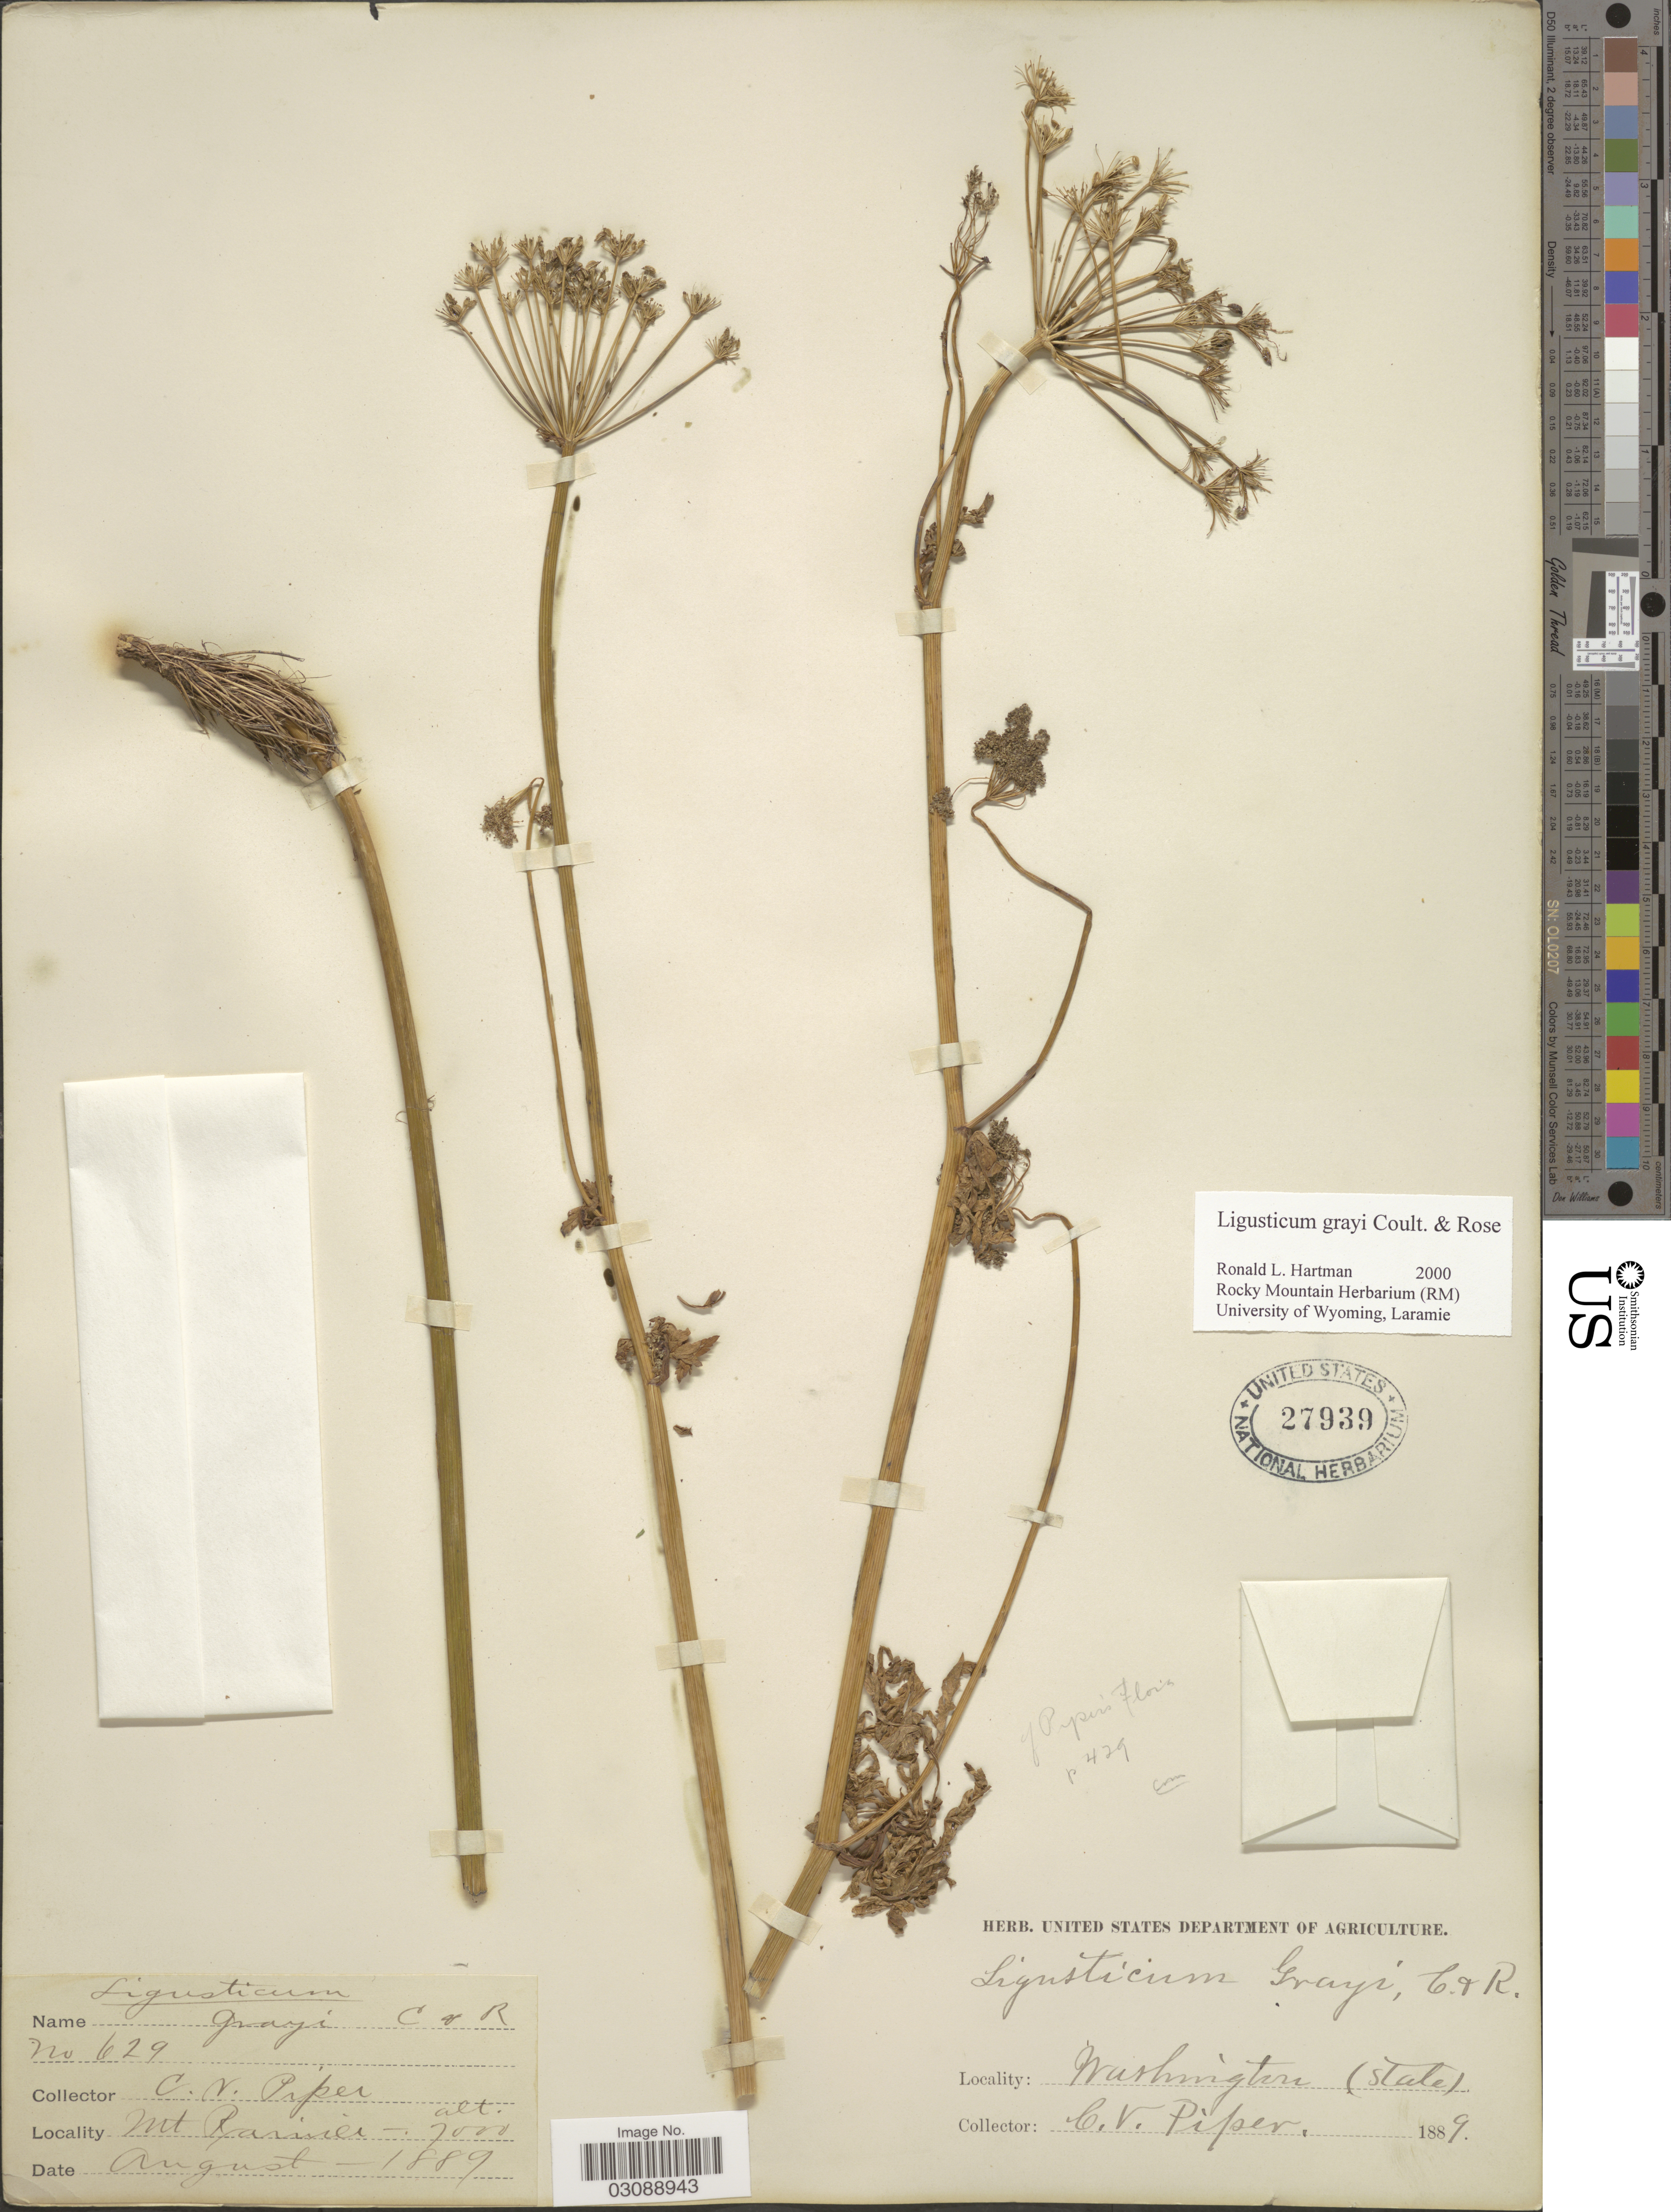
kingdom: Plantae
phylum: Tracheophyta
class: Magnoliopsida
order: Apiales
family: Apiaceae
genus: Ligusticum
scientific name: Ligusticum grayi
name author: J.M. Coult. & Rose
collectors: C. V. Piper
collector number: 629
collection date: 1889-08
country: United States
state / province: Washington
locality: Mt. Rainier.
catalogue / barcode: US 27939